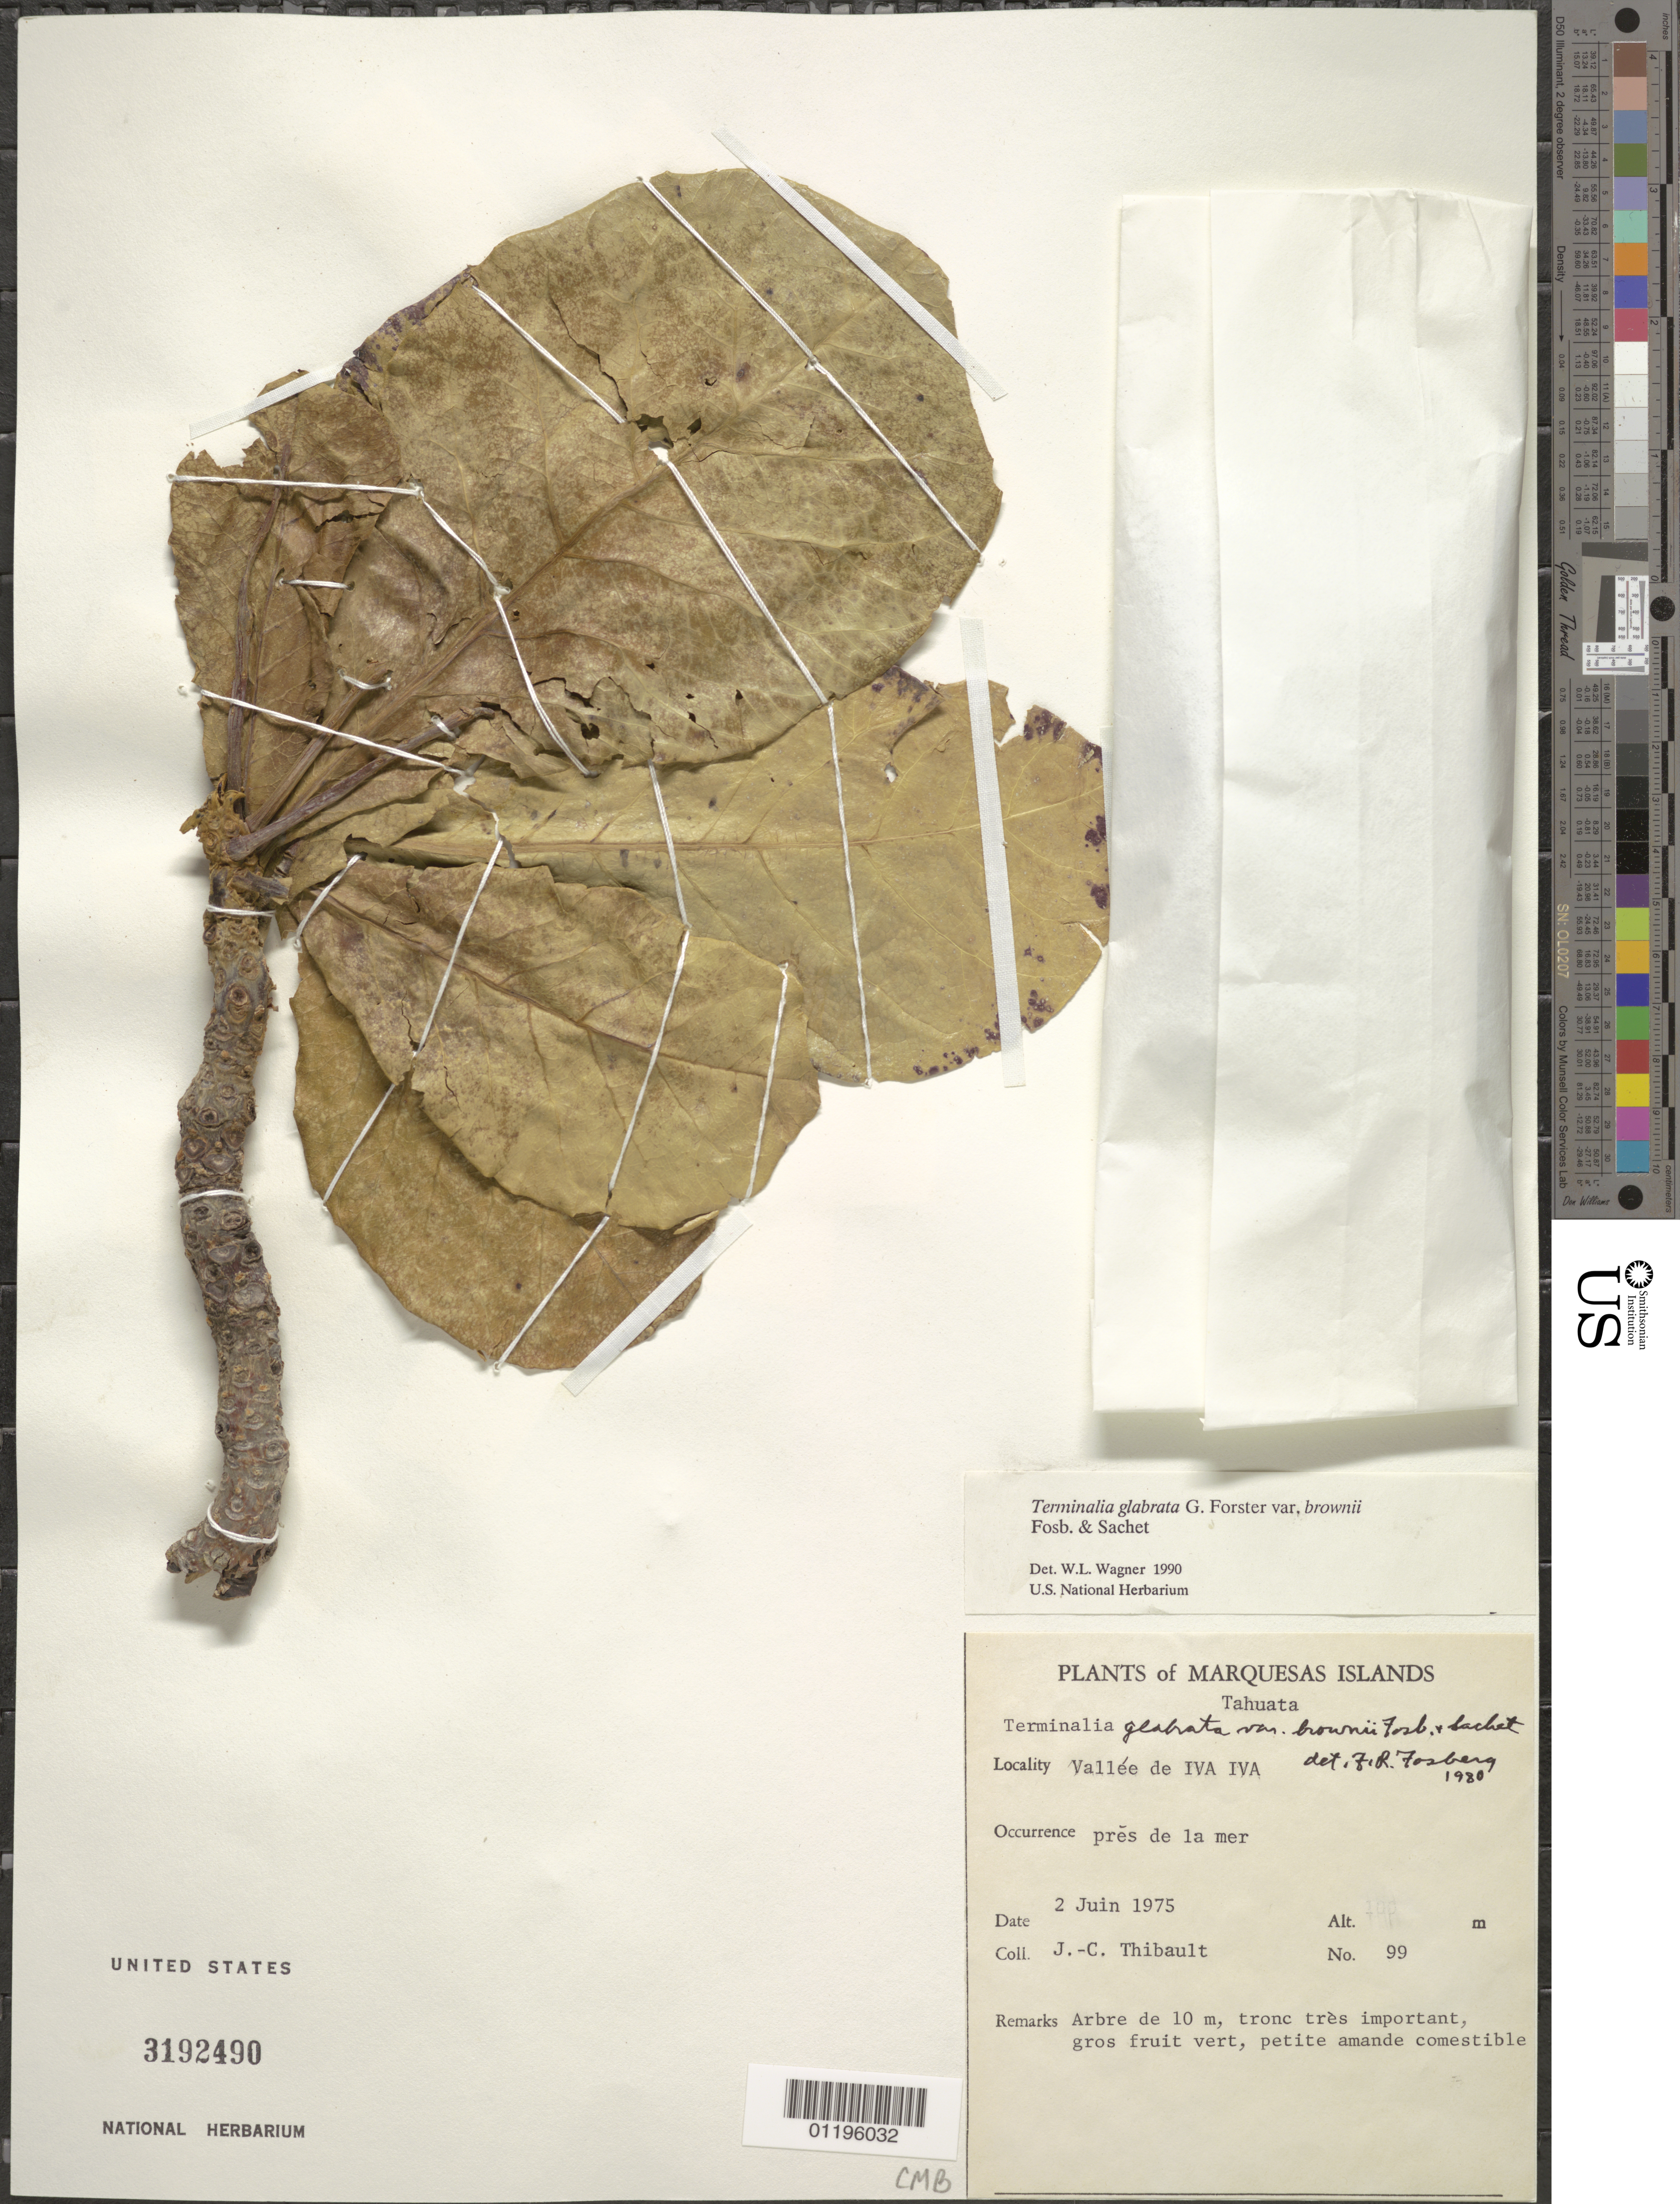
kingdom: Plantae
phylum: Tracheophyta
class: Magnoliopsida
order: Myrtales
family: Combretaceae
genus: Terminalia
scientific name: Terminalia glabrata var. brownii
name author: Fosberg & Sachet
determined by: Wagner, W. L., (BOT), Smithsonian Institution - National Museum of Natural History (UNITED STATES)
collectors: J. Thibault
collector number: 99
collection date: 1975-06-02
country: French Polynesia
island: Tahuata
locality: Vallée Iva Iva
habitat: Près de la mer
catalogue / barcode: US 3192490